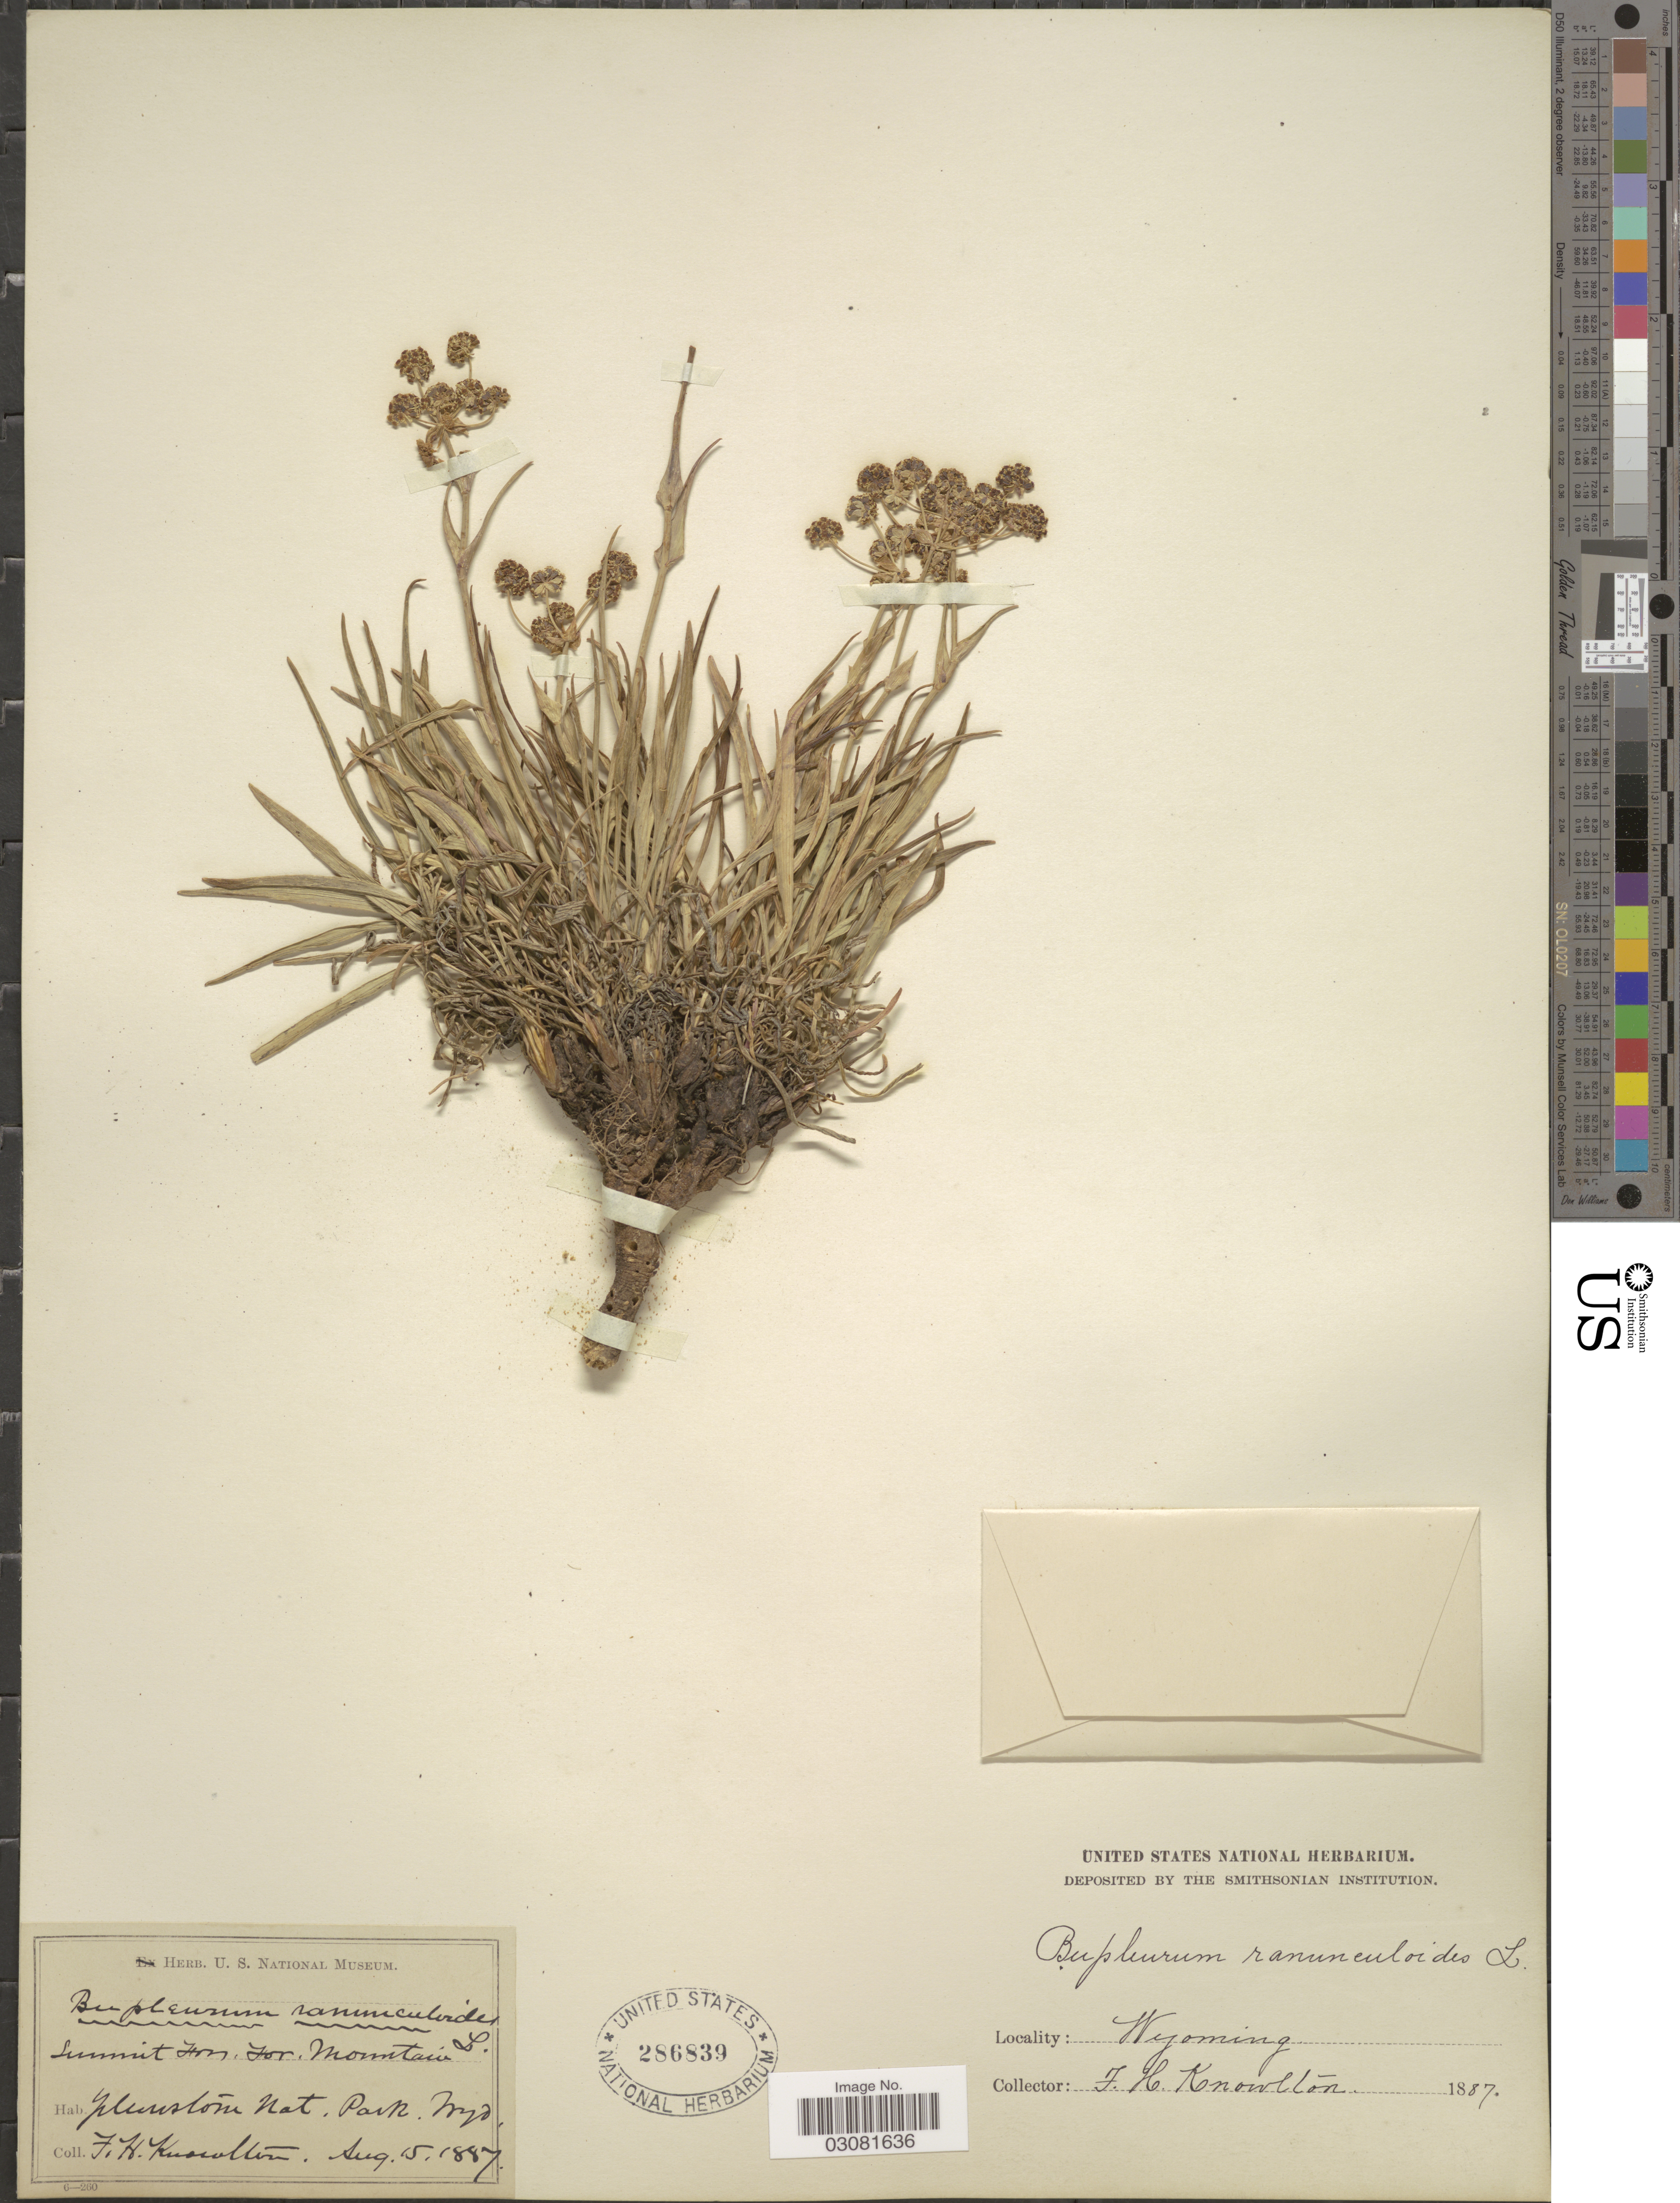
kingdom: Plantae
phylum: Tracheophyta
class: Magnoliopsida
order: Apiales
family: Apiaceae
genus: Bupleurum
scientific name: Bupleurum americanum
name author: J.M. Coult. & Rose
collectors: F. H. Knowlton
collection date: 1887-08-15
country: United States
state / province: Wyoming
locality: Yellowstone Nat. Park.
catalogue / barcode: US 286839